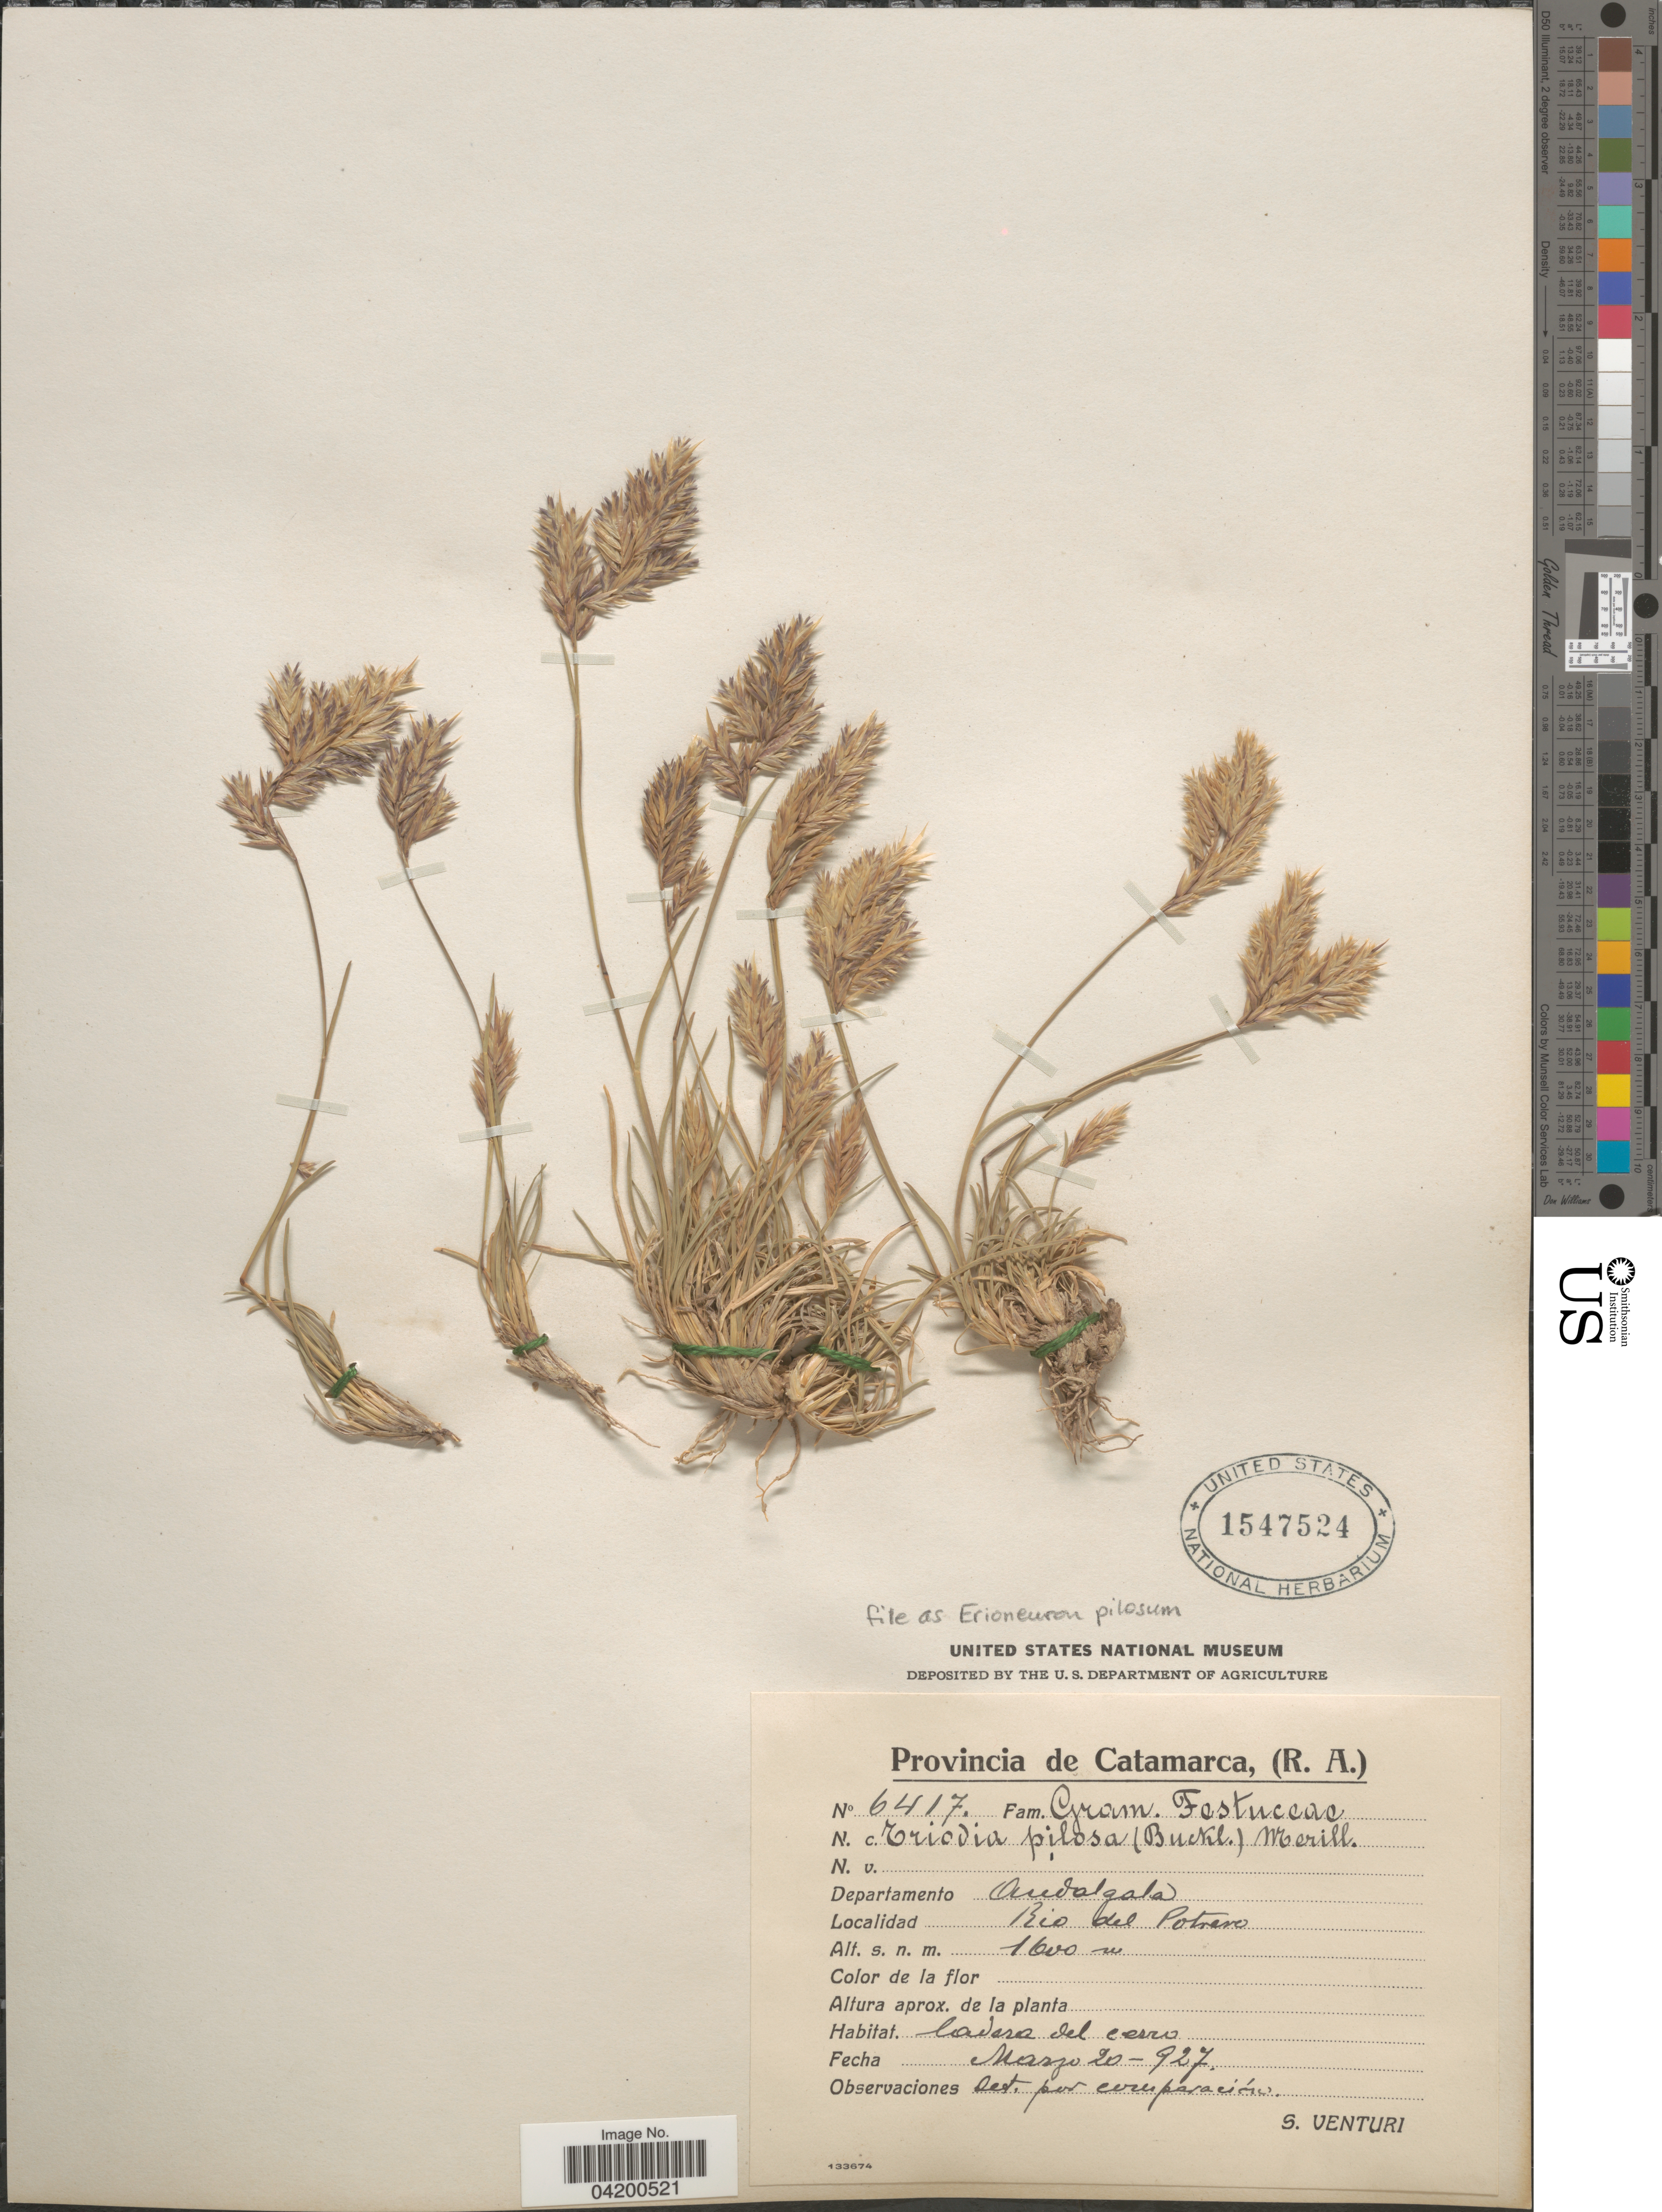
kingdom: Plantae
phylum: Tracheophyta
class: Liliopsida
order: Poales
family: Poaceae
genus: Erioneuron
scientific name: Erioneuron pilosum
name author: (Buckley) Nash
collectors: S. Venturi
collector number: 6417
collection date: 1927-03-20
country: Argentina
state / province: Catamarca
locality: Departamento Andalgala. Rio del Potrero.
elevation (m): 1600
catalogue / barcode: US 1547524